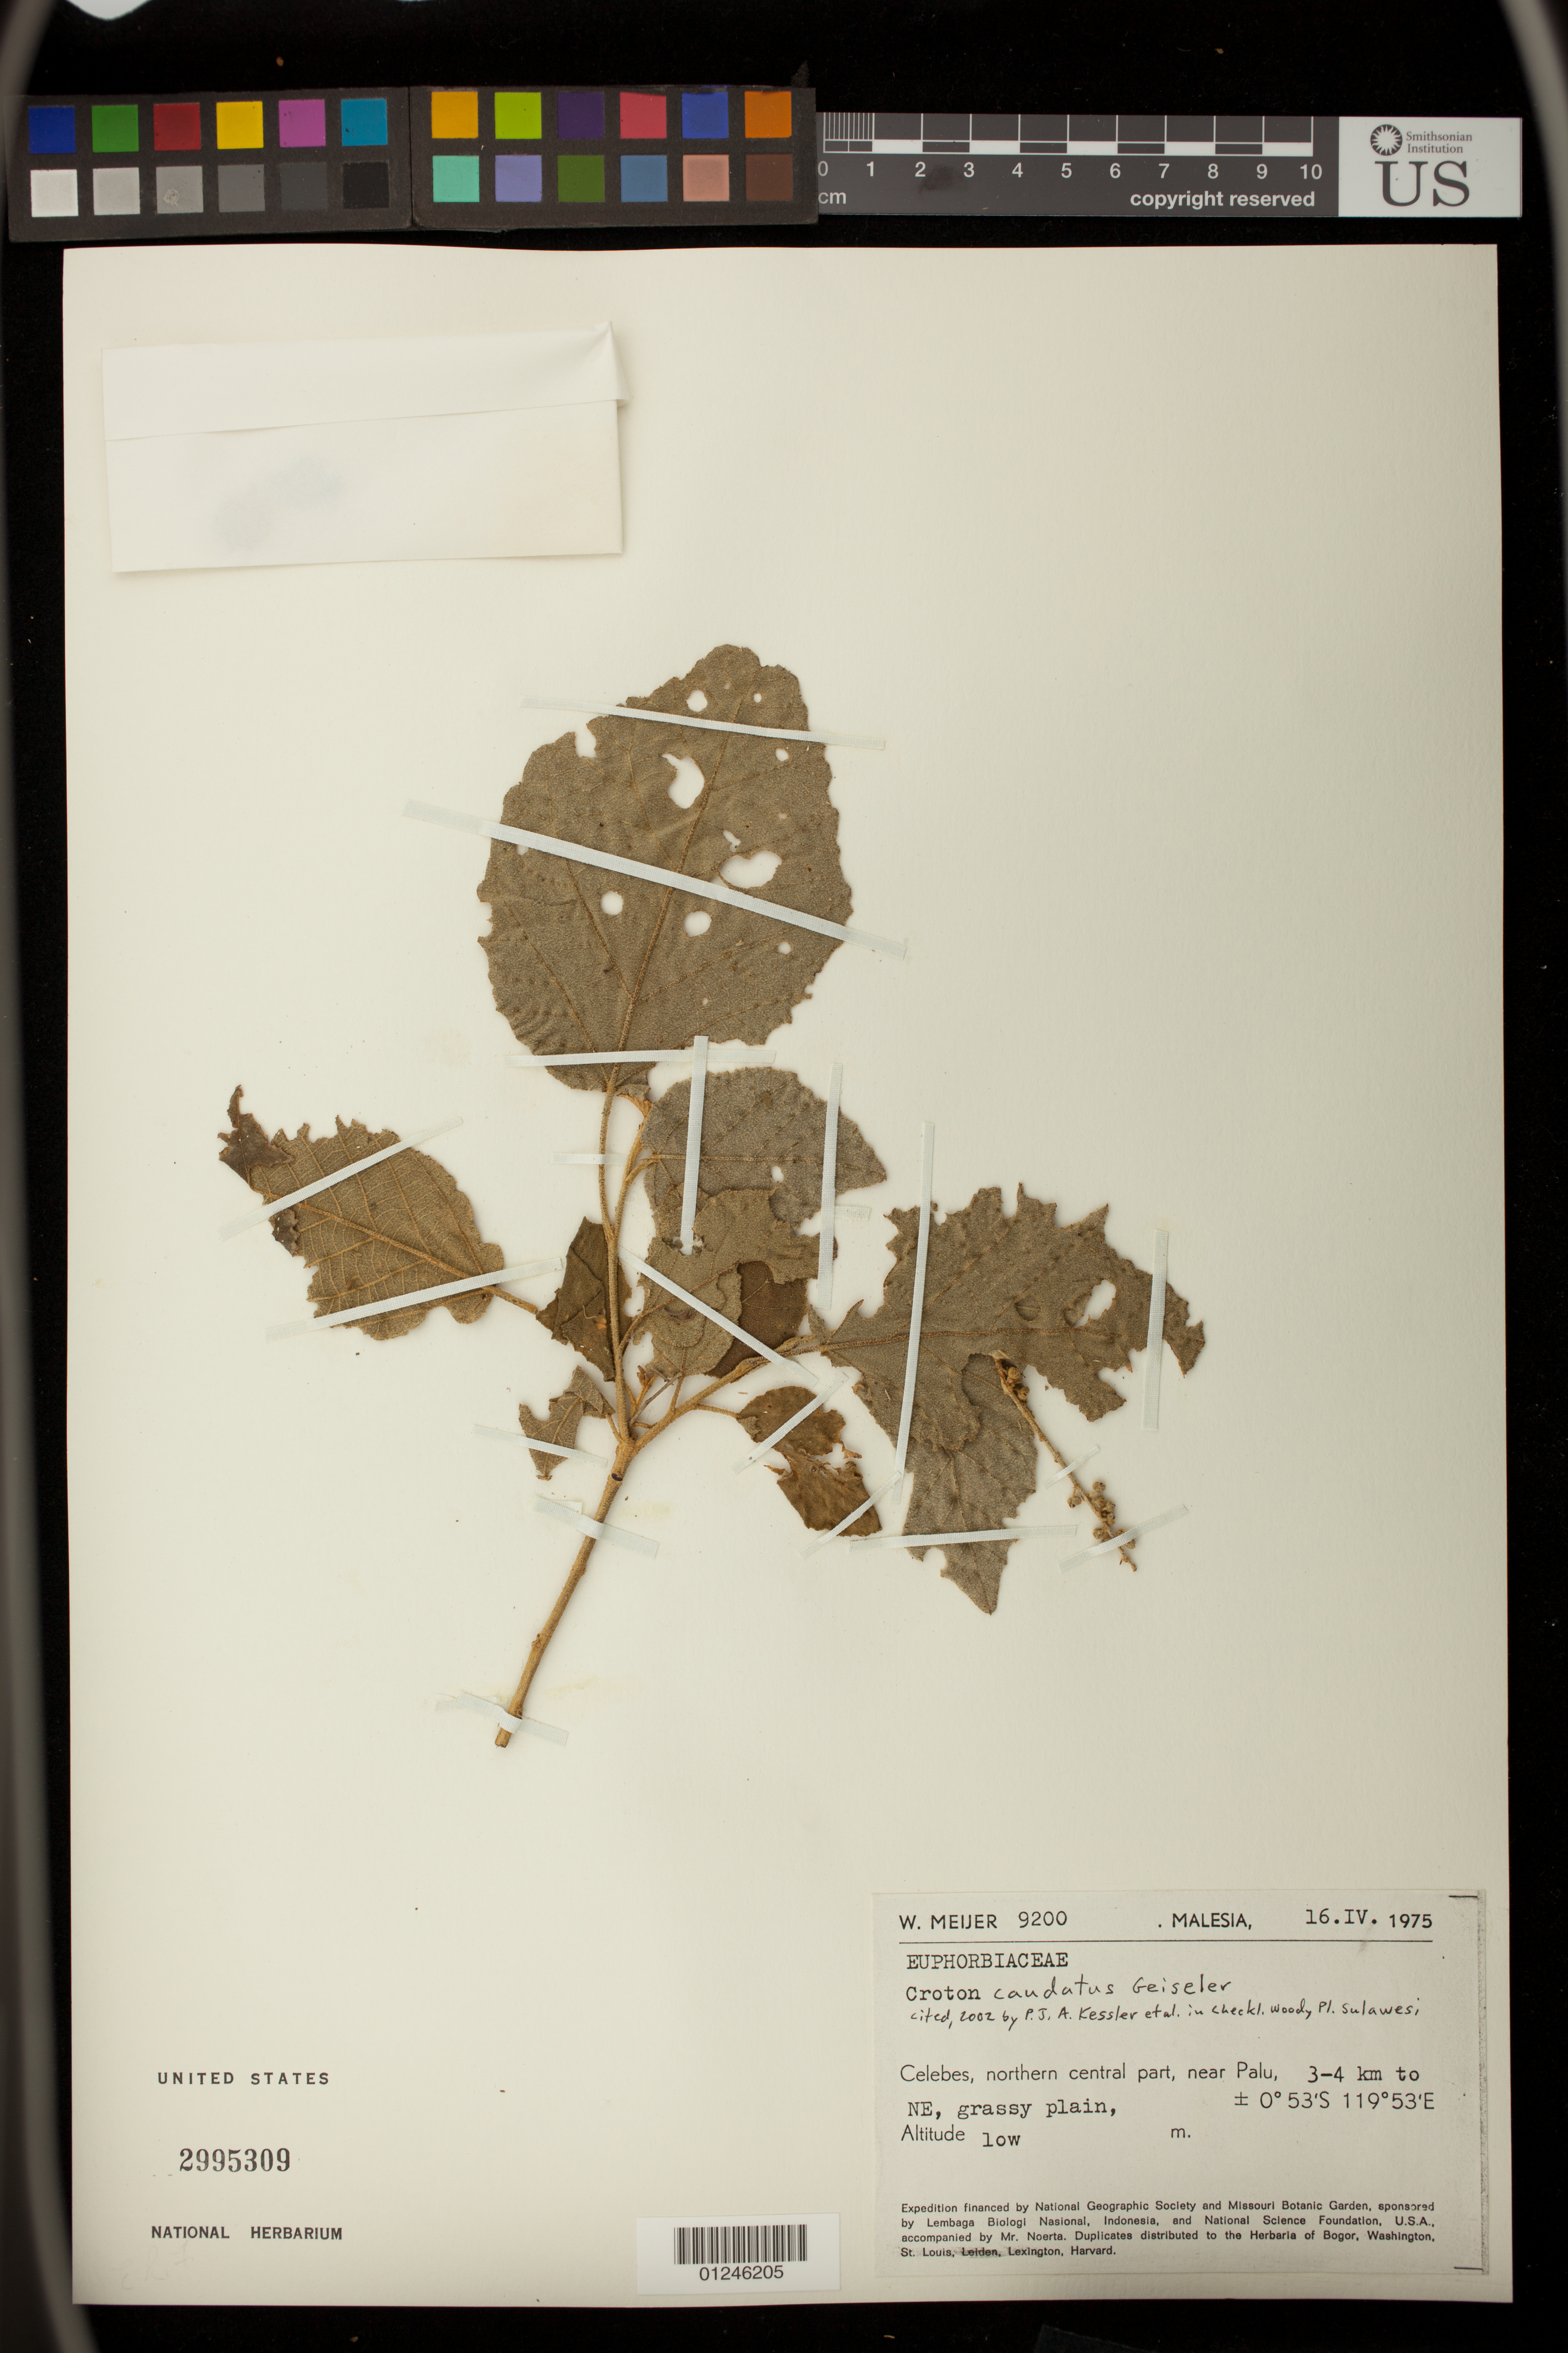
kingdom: Plantae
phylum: Tracheophyta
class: Magnoliopsida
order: Malpighiales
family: Euphorbiaceae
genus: Croton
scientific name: Croton caudatus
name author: Geiseler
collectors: W. Meijer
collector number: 9200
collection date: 1975-04-16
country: Indonesia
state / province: Sulawesi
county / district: Sulawesi Tengah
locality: Celebes, northern central part, near Palu, 3-4 km to NE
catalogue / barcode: US 2995309